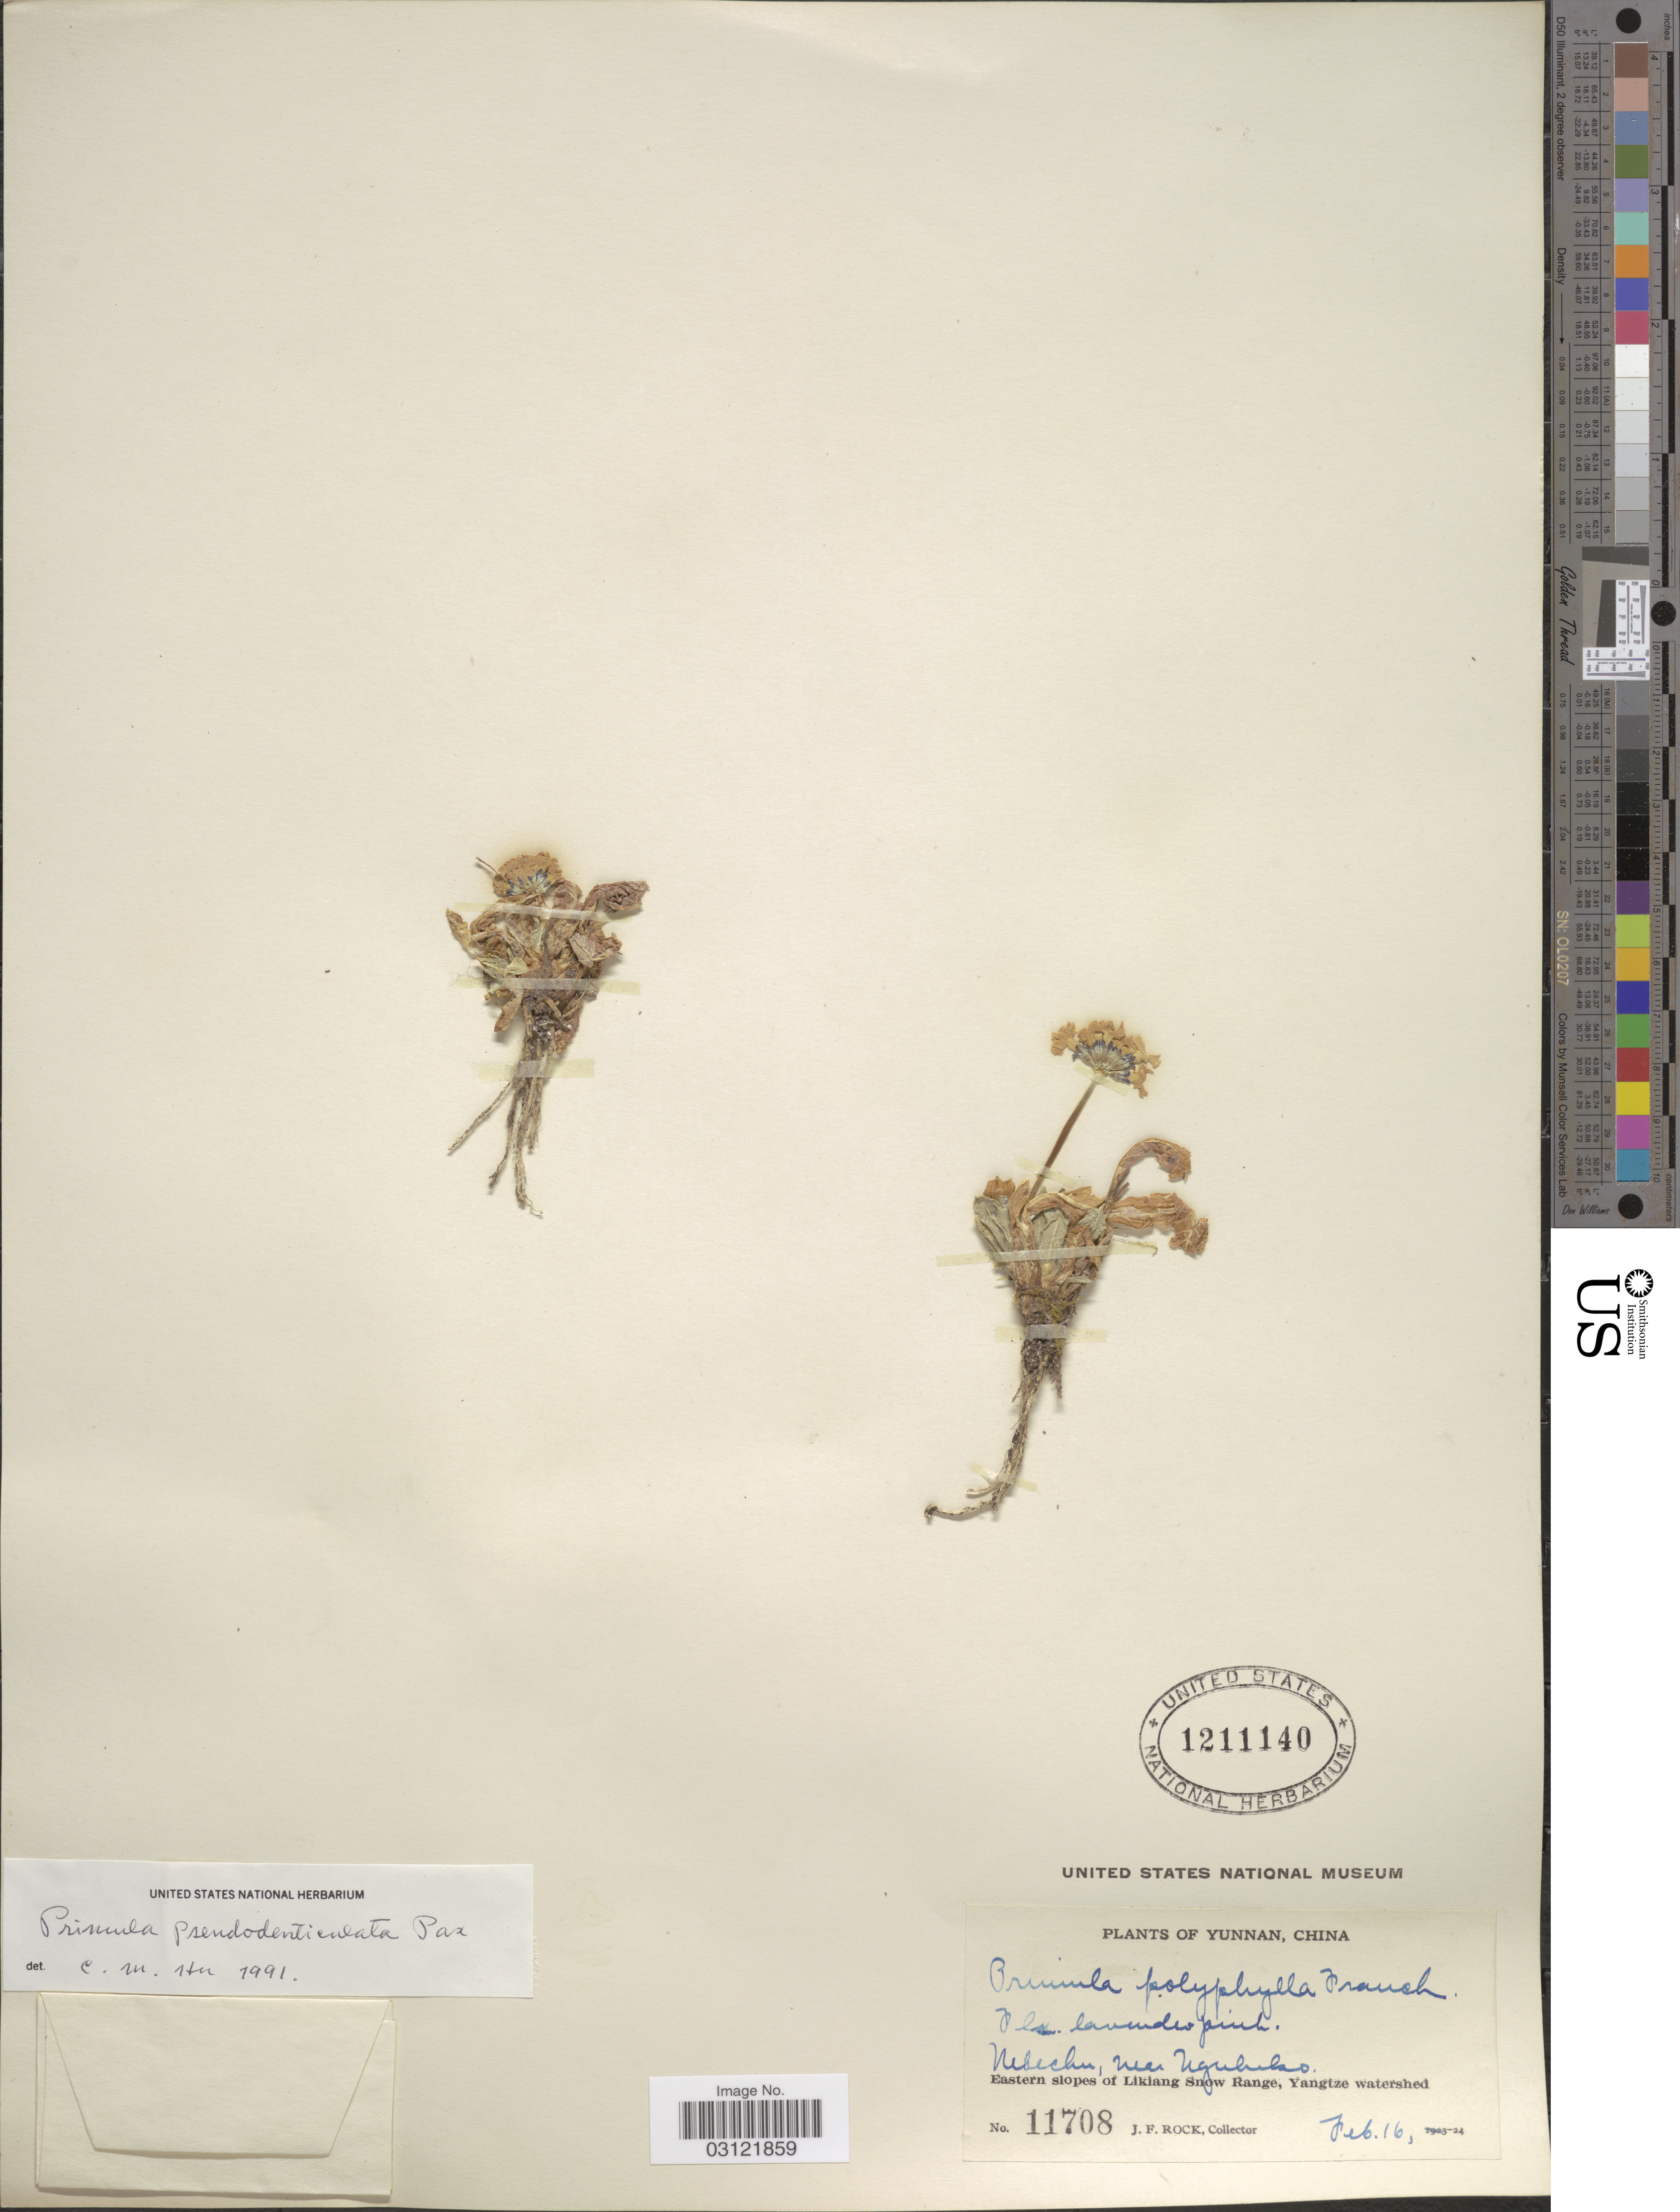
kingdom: Plantae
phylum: Tracheophyta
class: Magnoliopsida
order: Ericales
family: Primulaceae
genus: Primula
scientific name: Primula polyphylla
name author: (Franch.) Petitm.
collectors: J. Rock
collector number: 11708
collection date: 1924-02-16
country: China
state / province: Yunnan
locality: Nebechu, near Nguluke. Eastern slopes of Likiang Snow Range, Yangtze watershed.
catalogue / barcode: US 1211140